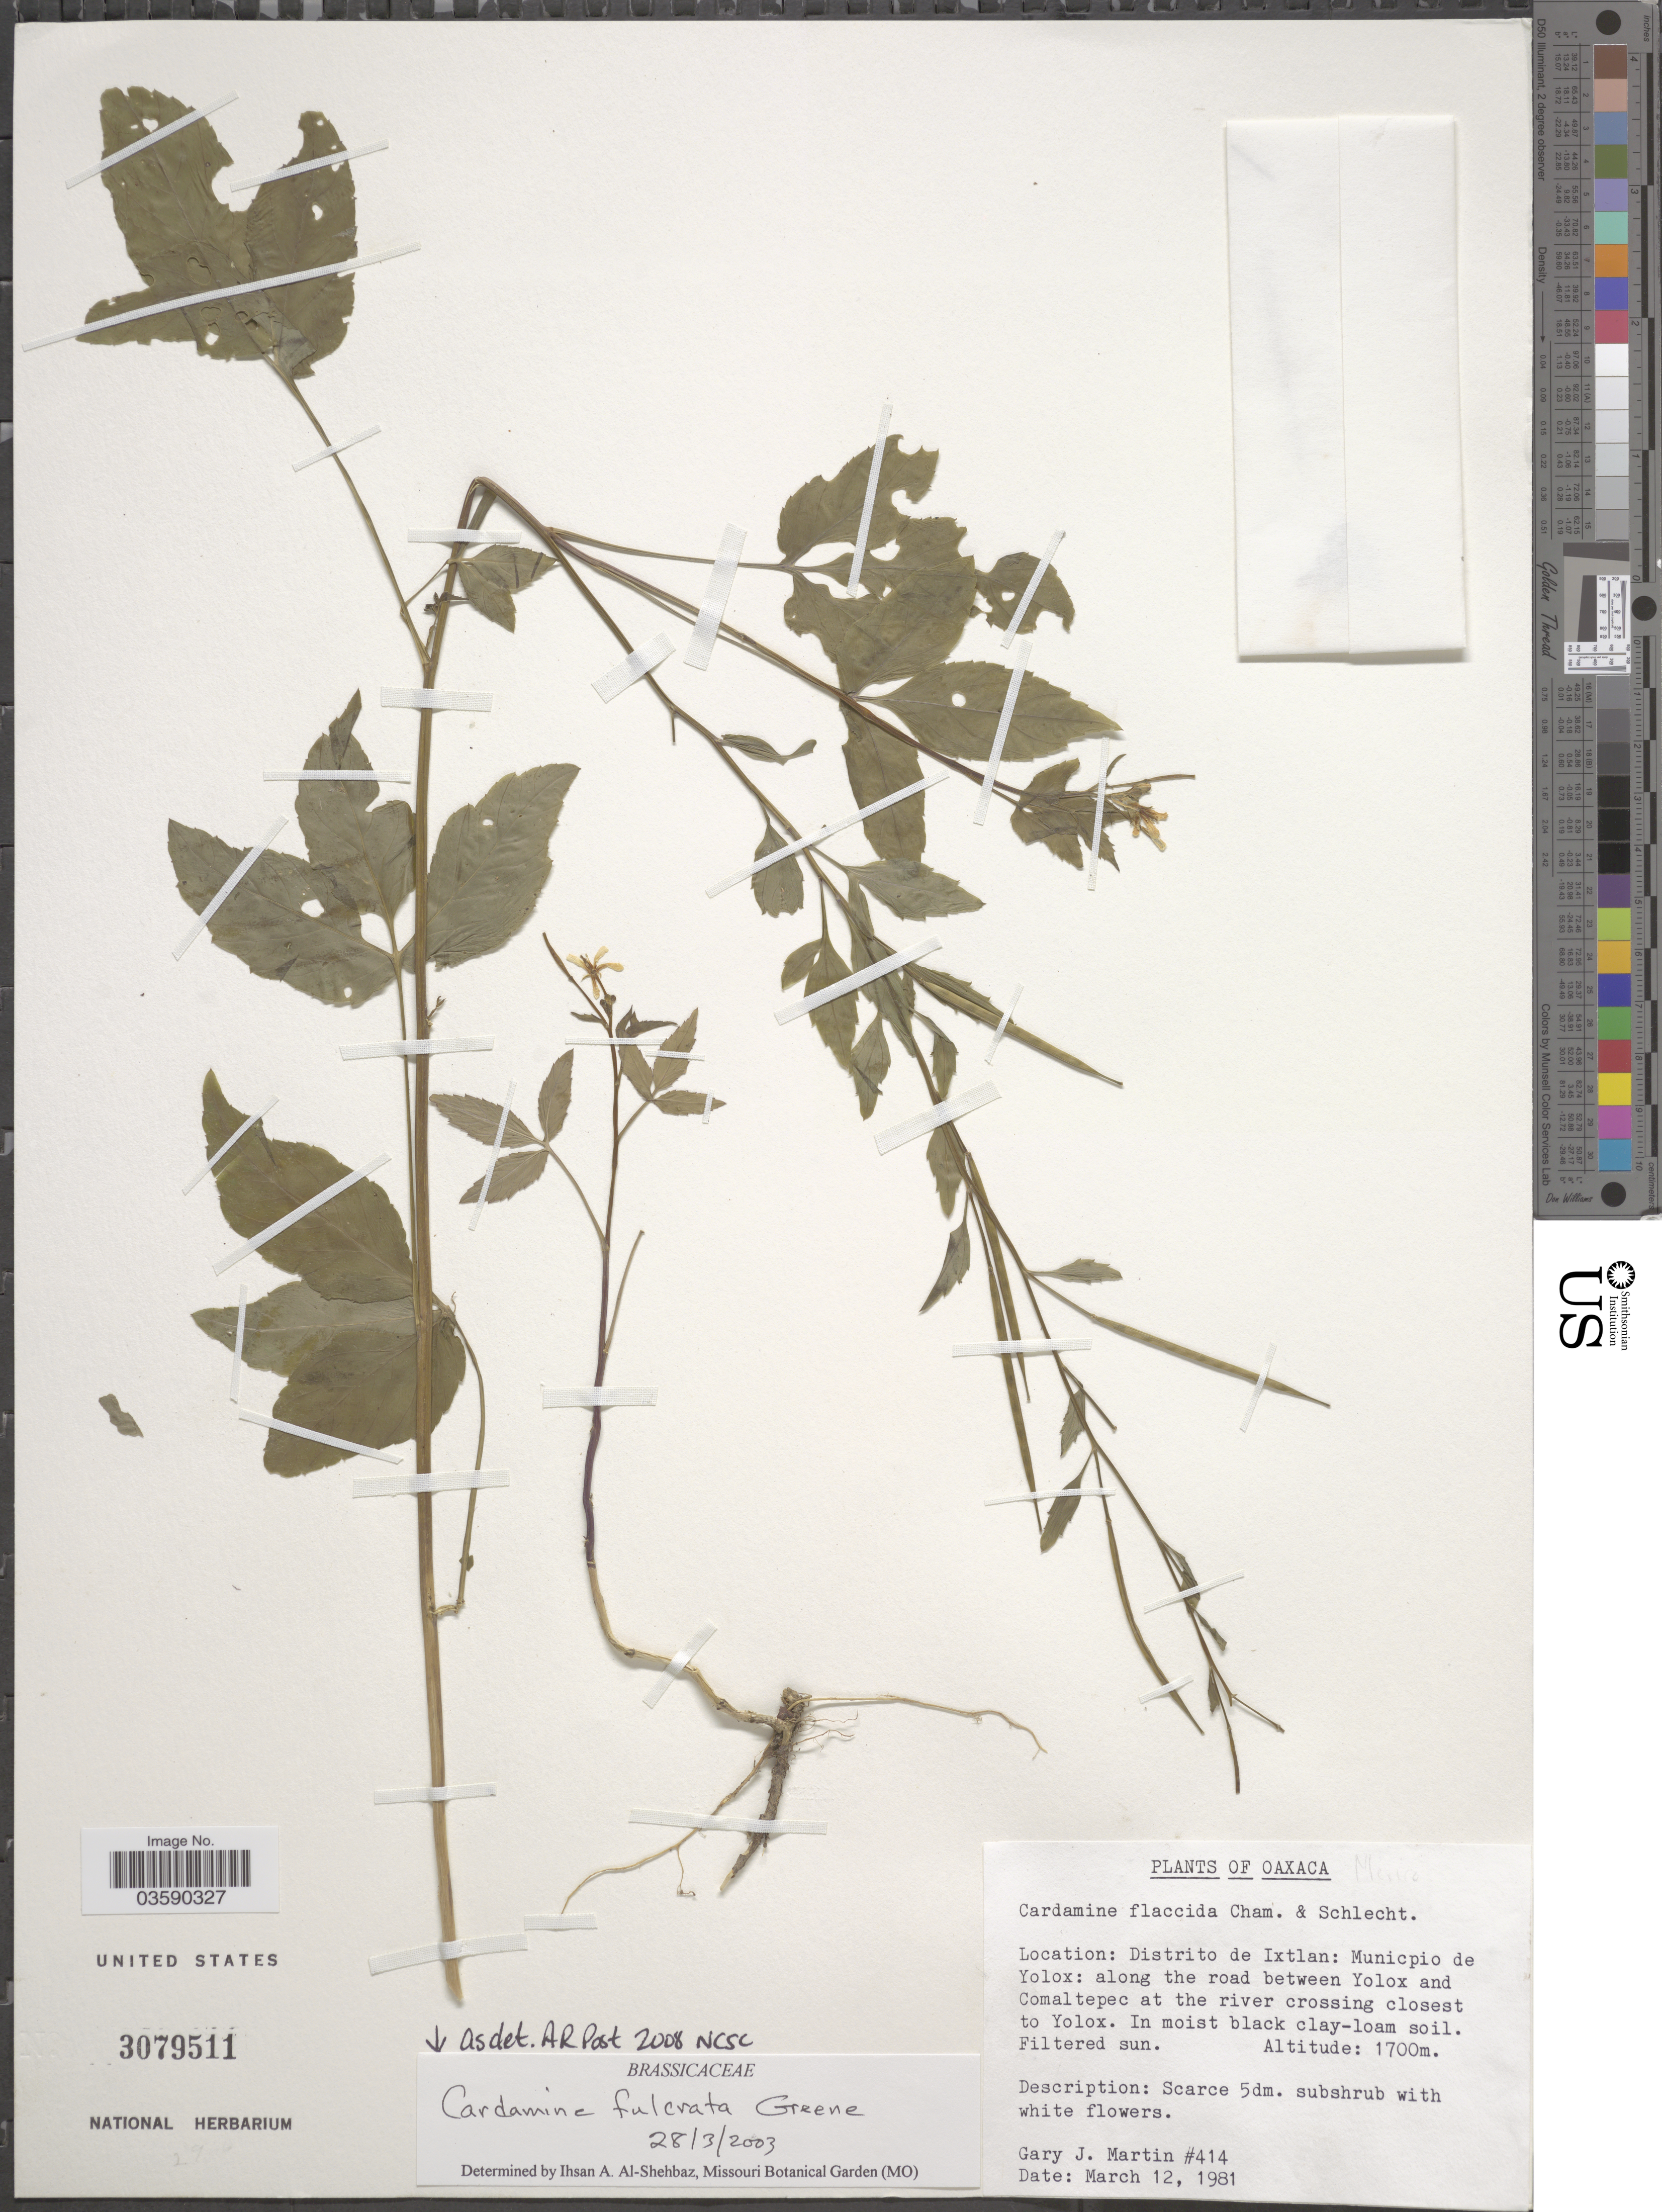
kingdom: Plantae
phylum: Tracheophyta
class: Magnoliopsida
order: Brassicales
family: Brassicaceae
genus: Cardamine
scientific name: Cardamine fulcrata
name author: Greene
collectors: G. J. Martin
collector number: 414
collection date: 1981-03-12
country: Mexico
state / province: Oaxaca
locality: Distrito de Ixtlan: Municpio de Yolox: along the road between Yolox and Comaltepec at the river crossing closest to Yolox.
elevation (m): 1700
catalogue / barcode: US 3079511